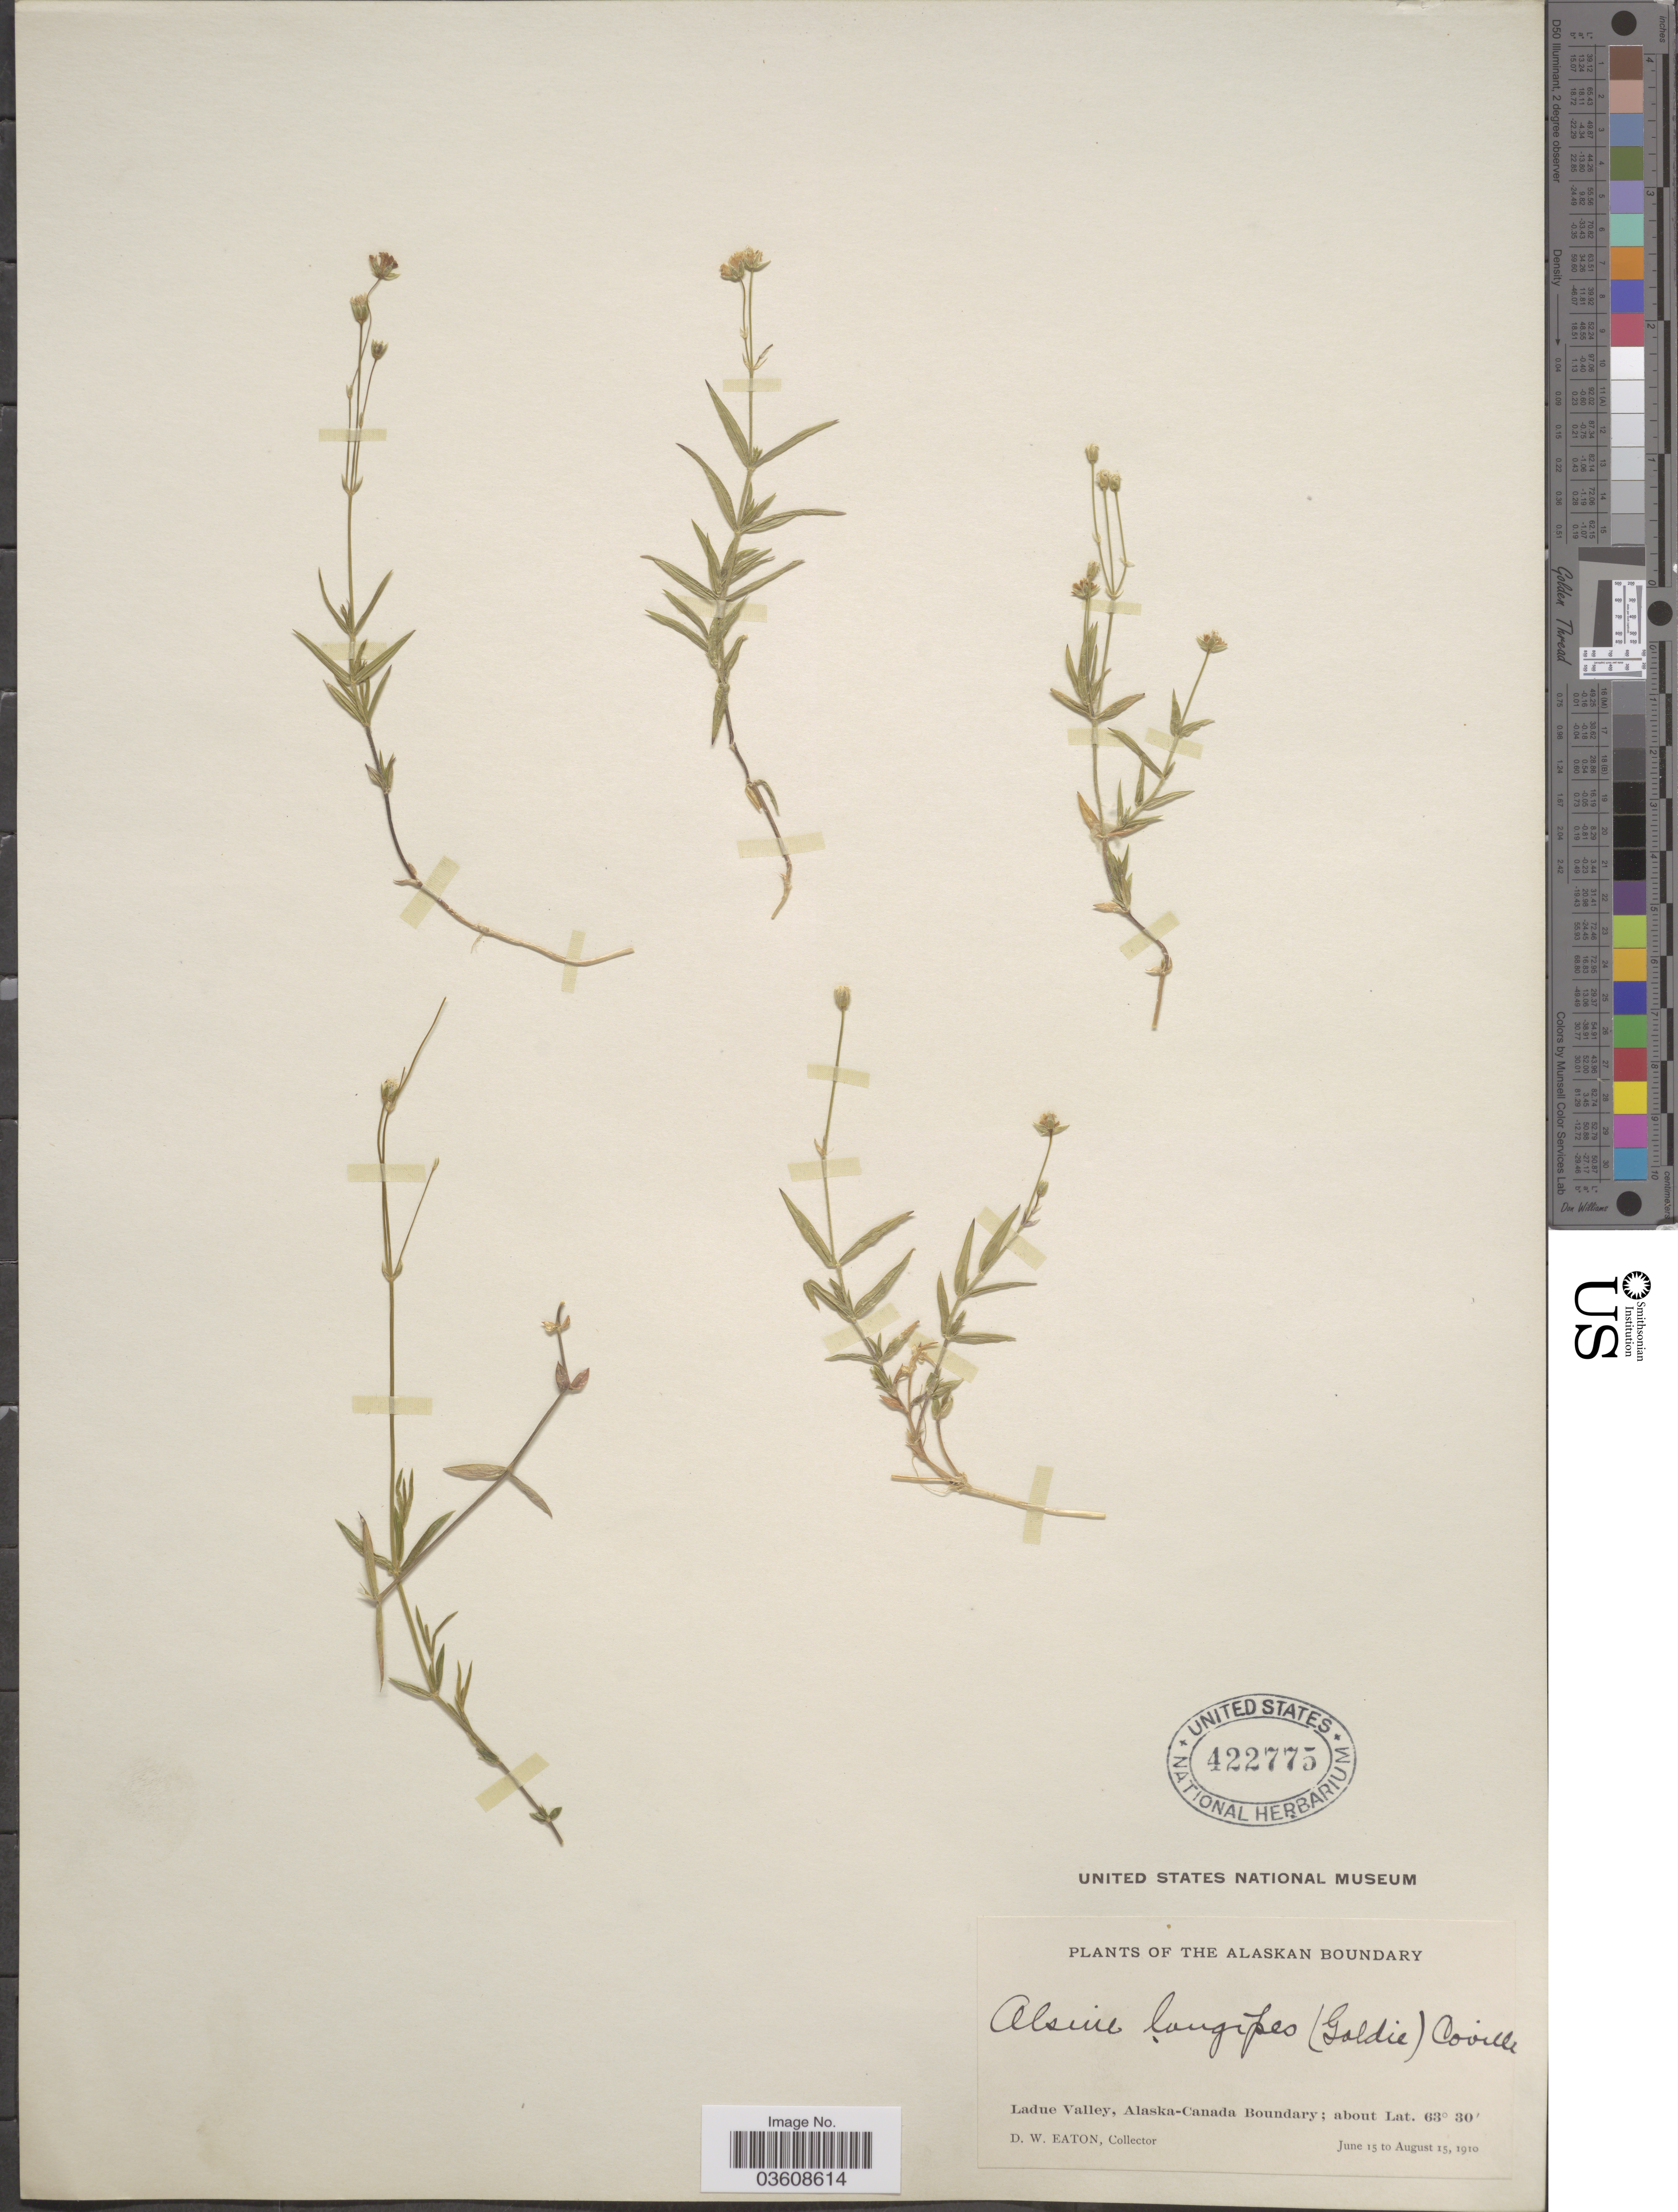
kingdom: Plantae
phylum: Tracheophyta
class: Magnoliopsida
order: Caryophyllales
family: Caryophyllaceae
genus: Stellaria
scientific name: Stellaria longipes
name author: Goldie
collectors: D. Eaton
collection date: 1910-06-15/1910-08-15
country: United States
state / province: Alaska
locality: The Alaskan Boundary. Ladue Valley, Alaska-Canada Boundary.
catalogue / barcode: US 422775